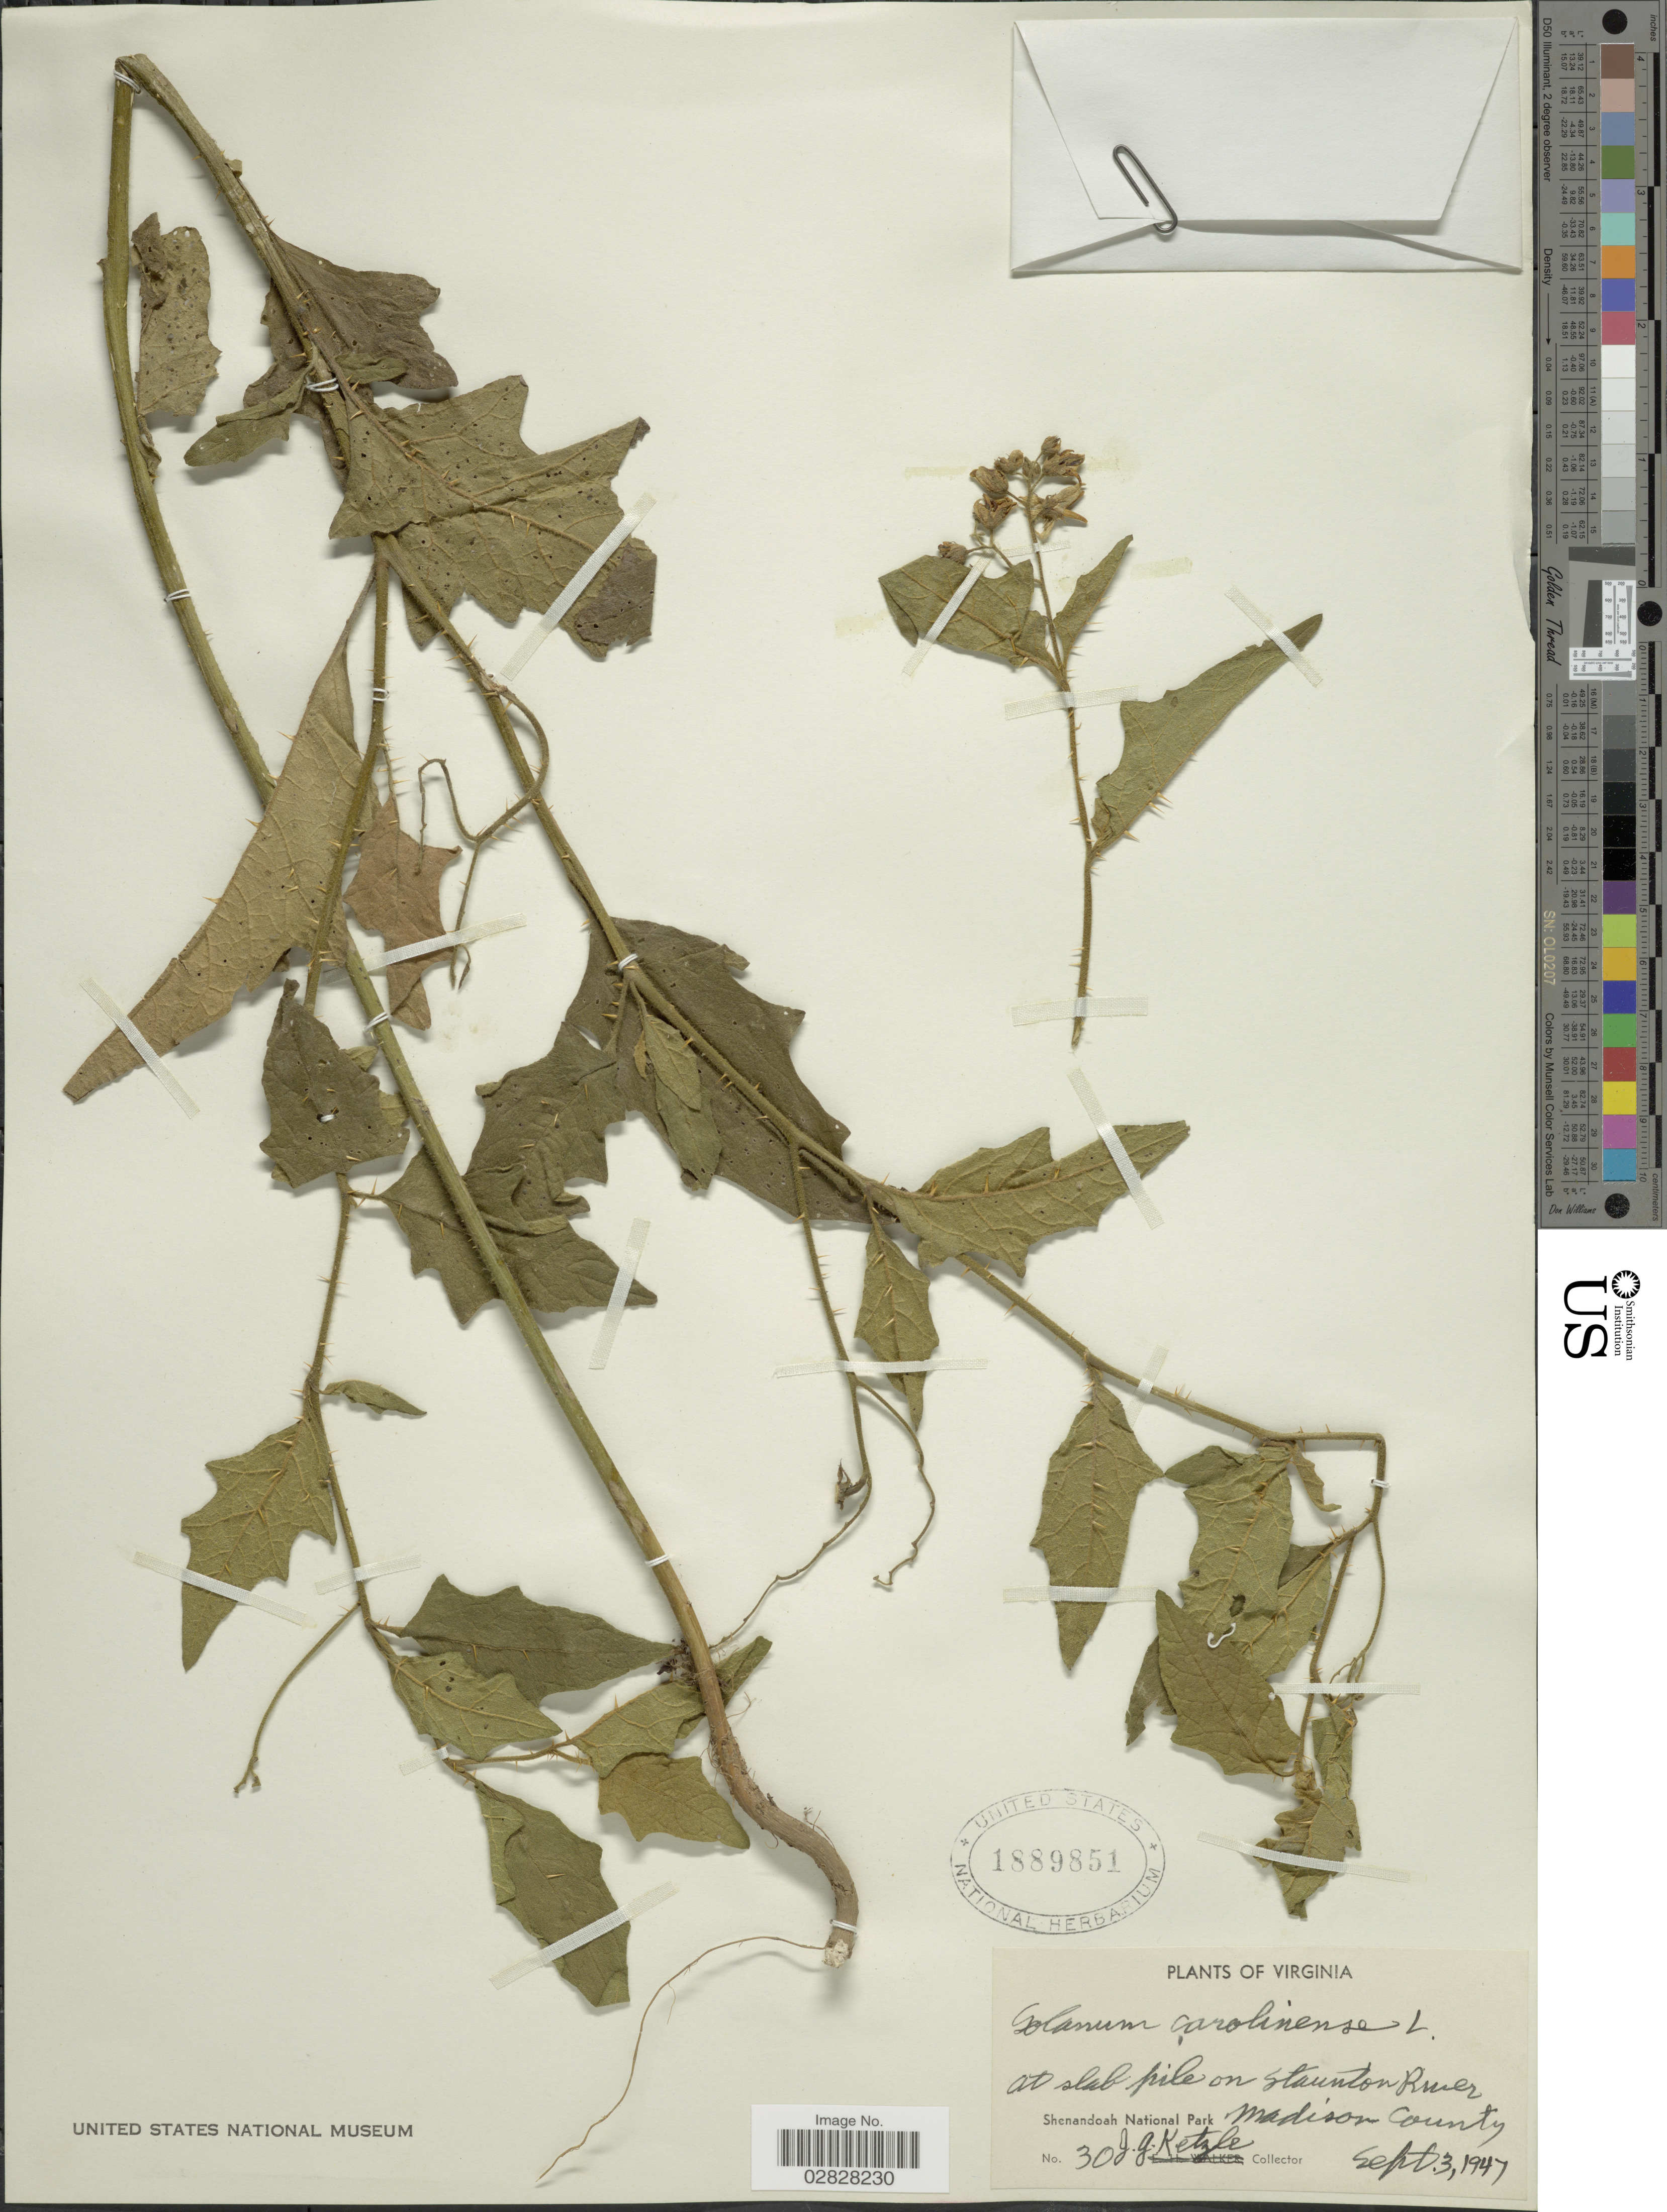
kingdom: Plantae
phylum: Tracheophyta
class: Magnoliopsida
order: Solanales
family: Solanaceae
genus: Solanum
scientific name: Solanum carolinense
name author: L.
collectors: J. Ketzle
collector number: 30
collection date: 1947-09-03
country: United States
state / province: Virginia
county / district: Madison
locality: At slab pile on Staunton River. Shenandoah National Park Madison County.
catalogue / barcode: US 1889851